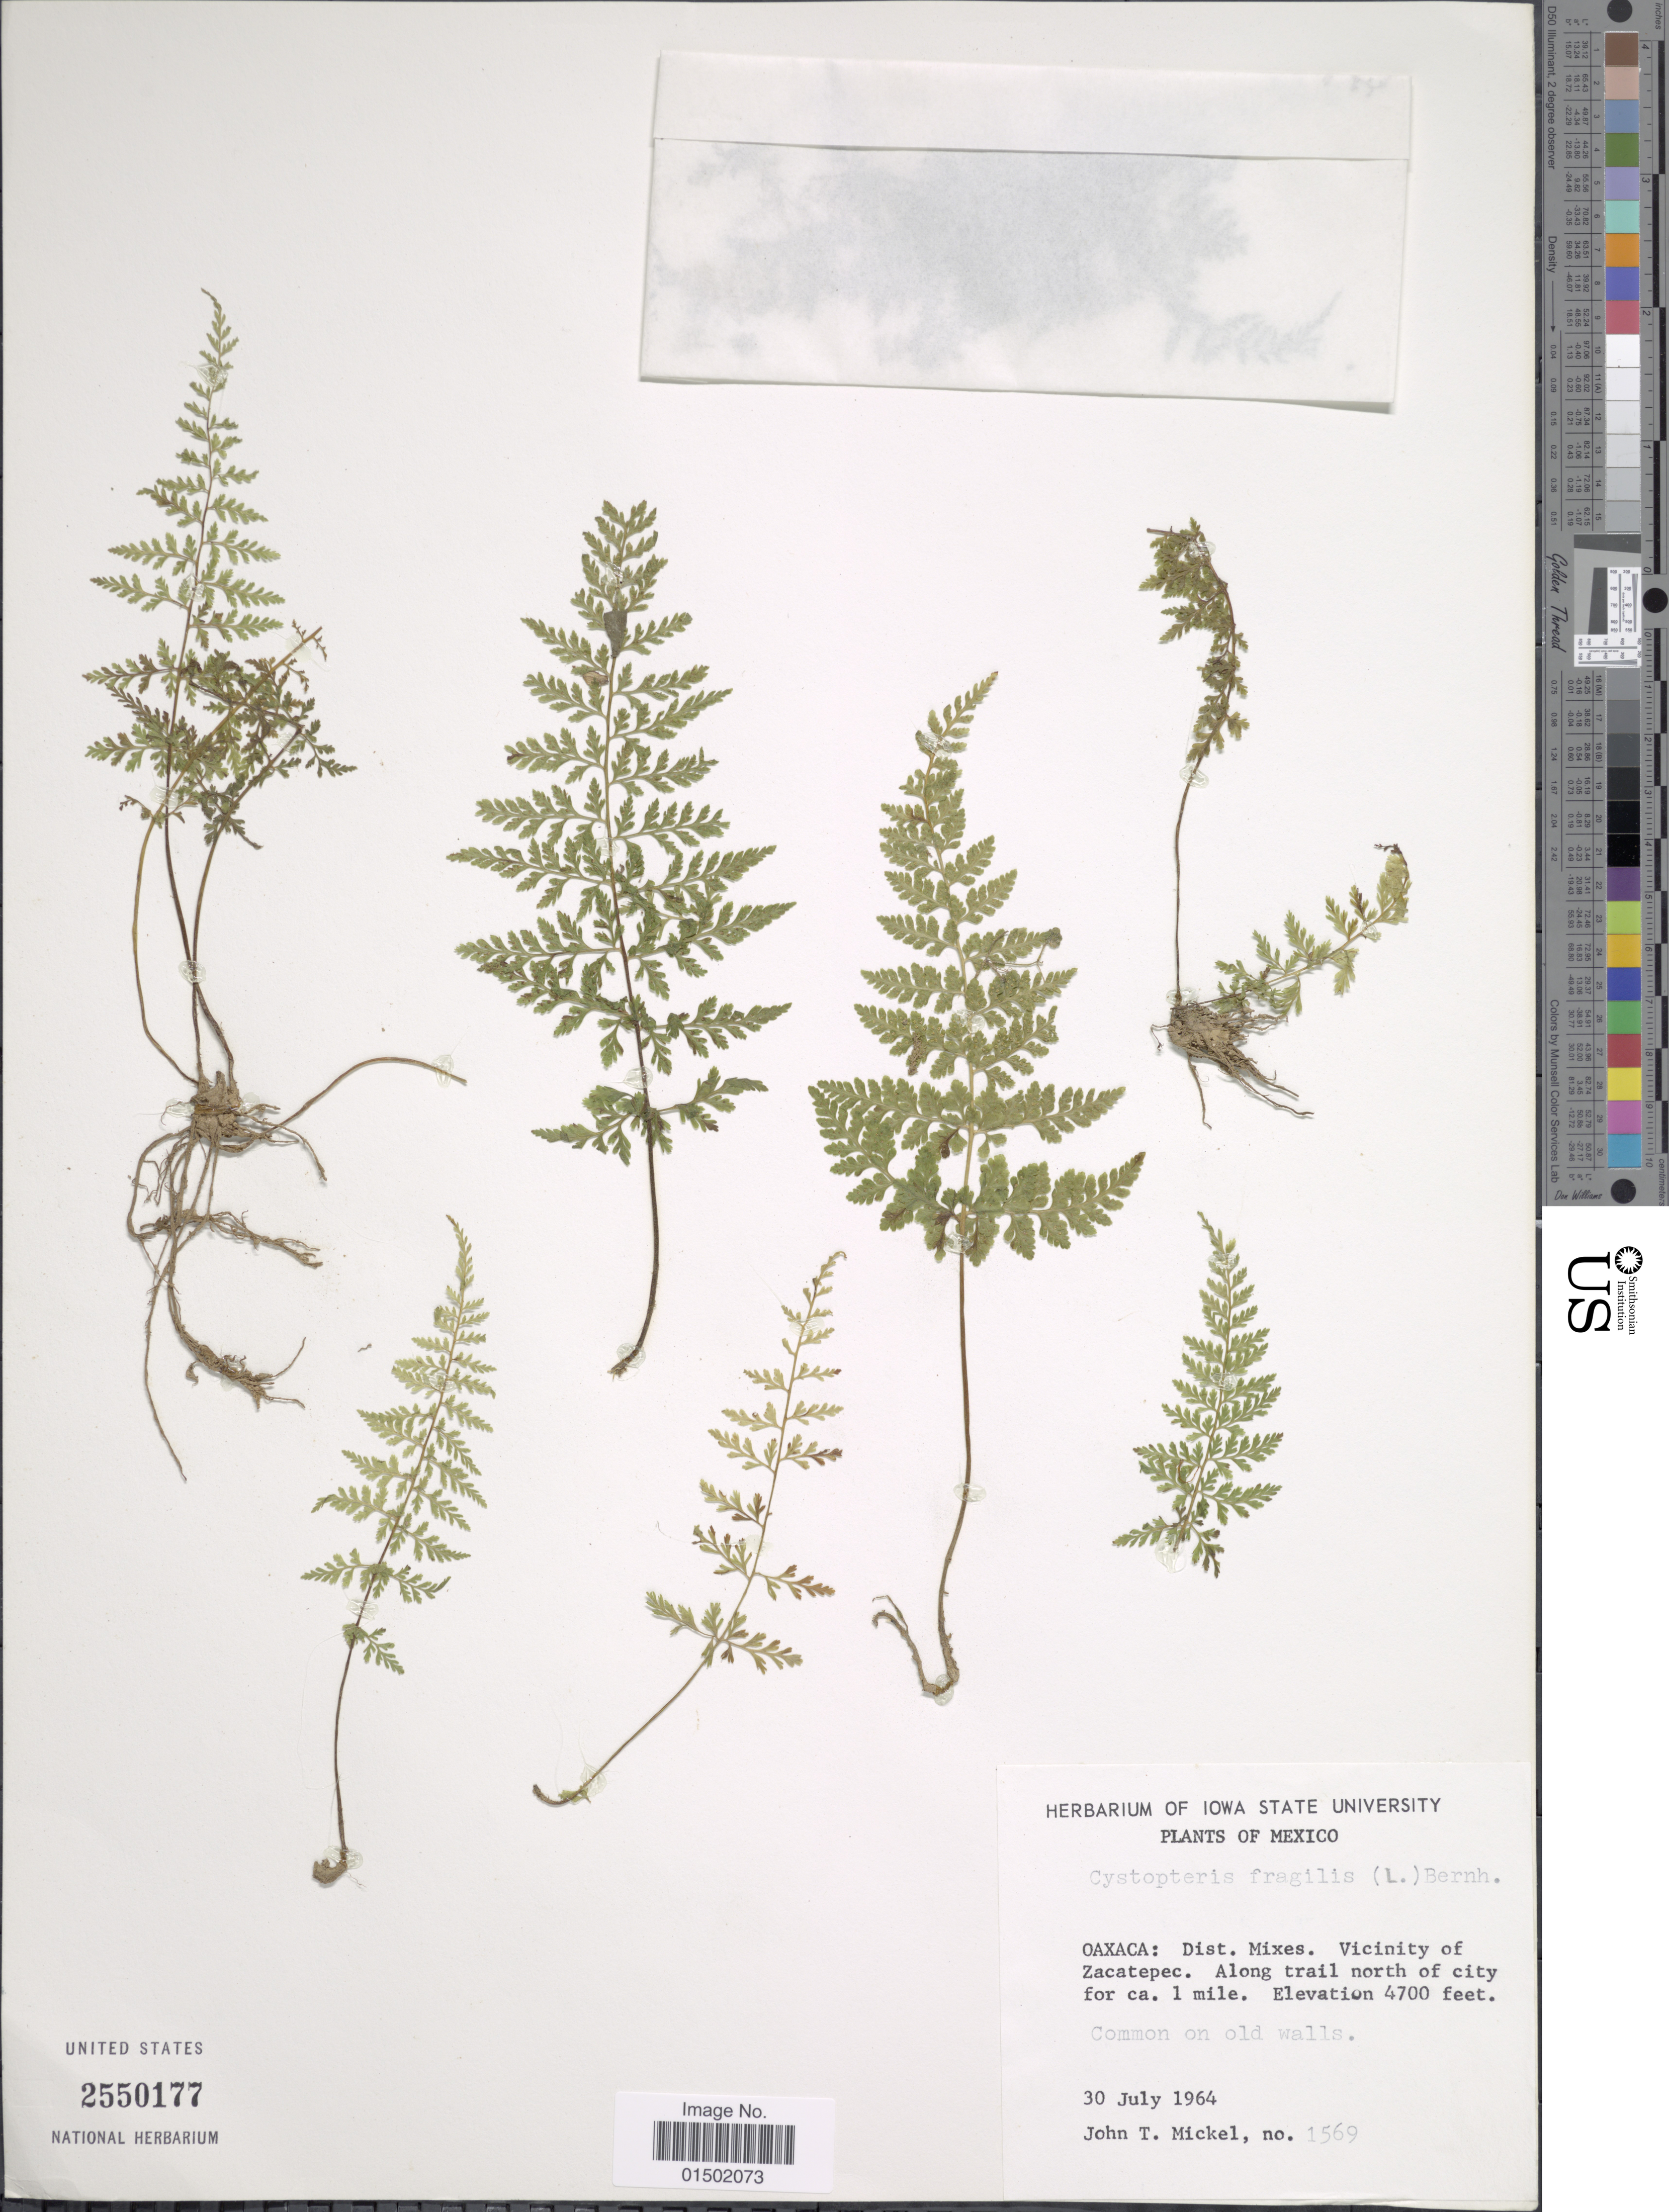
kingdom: Plantae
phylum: Tracheophyta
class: Polypodiopsida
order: Polypodiales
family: Cystopteridaceae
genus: Cystopteris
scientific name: Cystopteris fragilis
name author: (L.) Bernh.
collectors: J. T. Mickel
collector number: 1569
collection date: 1964-07-30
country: Mexico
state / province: Oaxaca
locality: Dist. Moxes. Vicinity of Zacatepec. along trail north of city for ca. 1 mile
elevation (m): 1433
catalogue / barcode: US 2550177